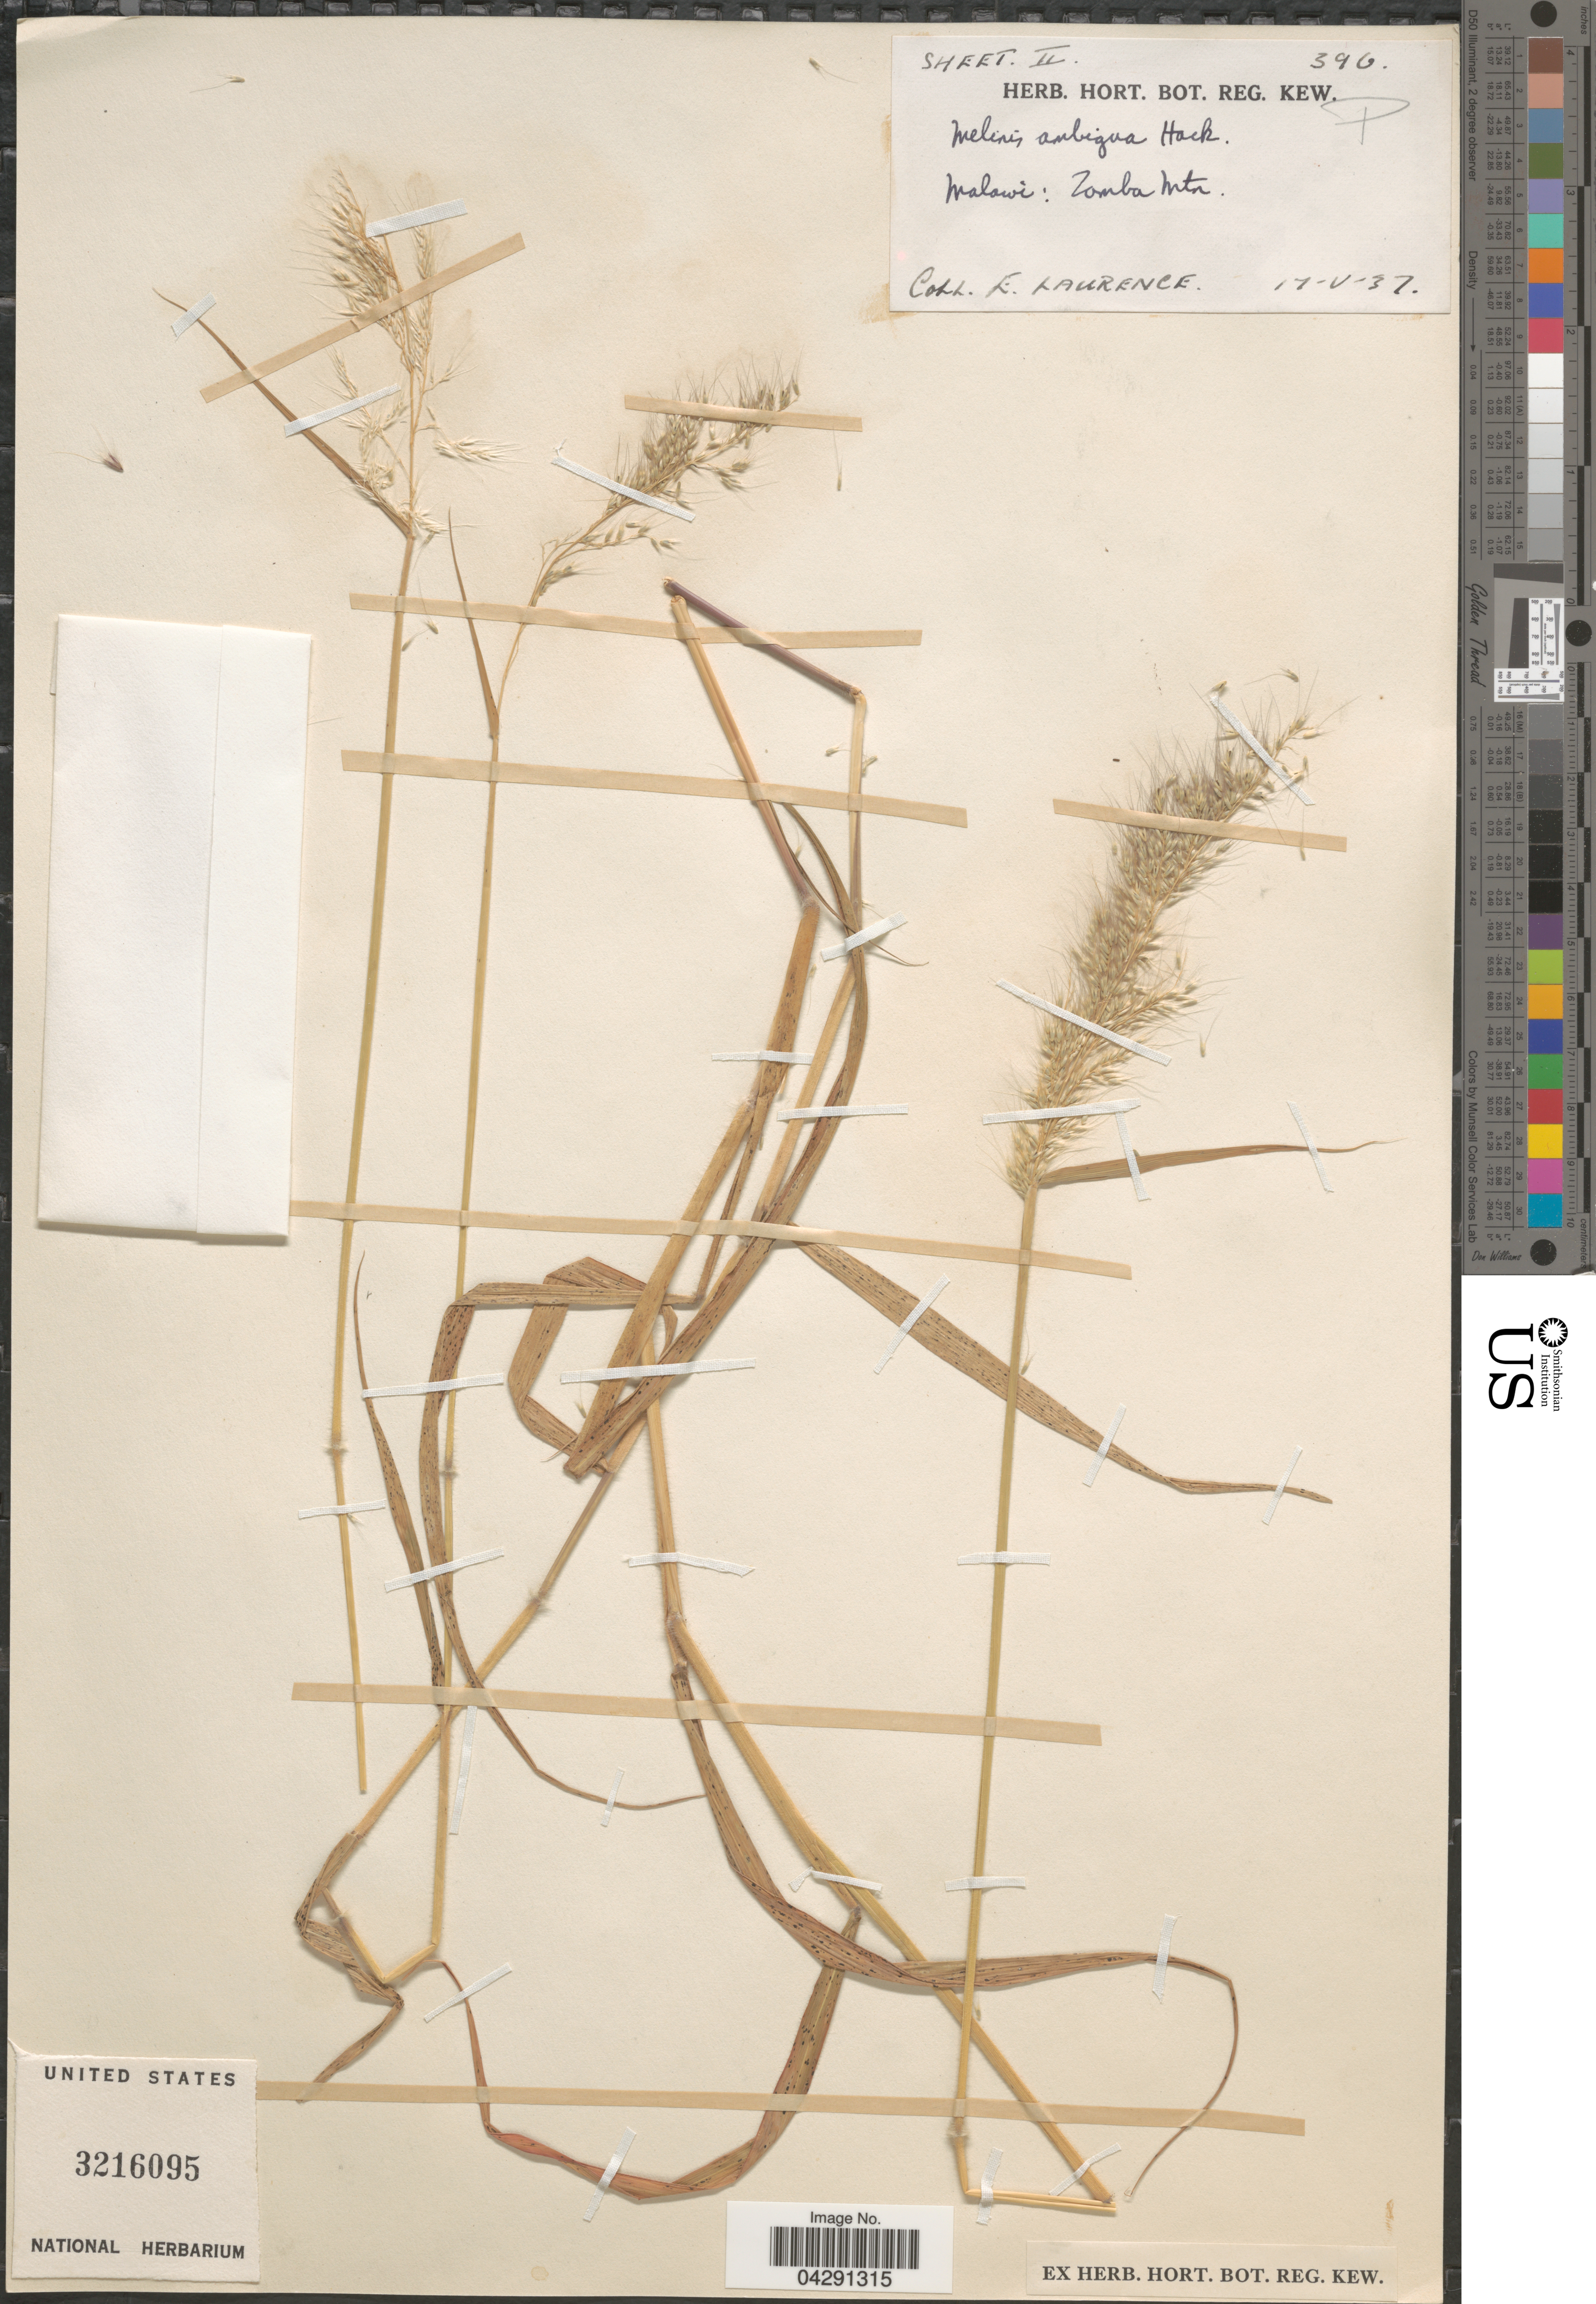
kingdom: Plantae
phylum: Tracheophyta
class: Liliopsida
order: Poales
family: Poaceae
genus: Melinis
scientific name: Melinis ambigua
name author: Hack.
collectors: E. Laurence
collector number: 396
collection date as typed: Transcribed d/m/y: 17/5/37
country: Malawi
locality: Zomba Mtn.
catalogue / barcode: US 3216095